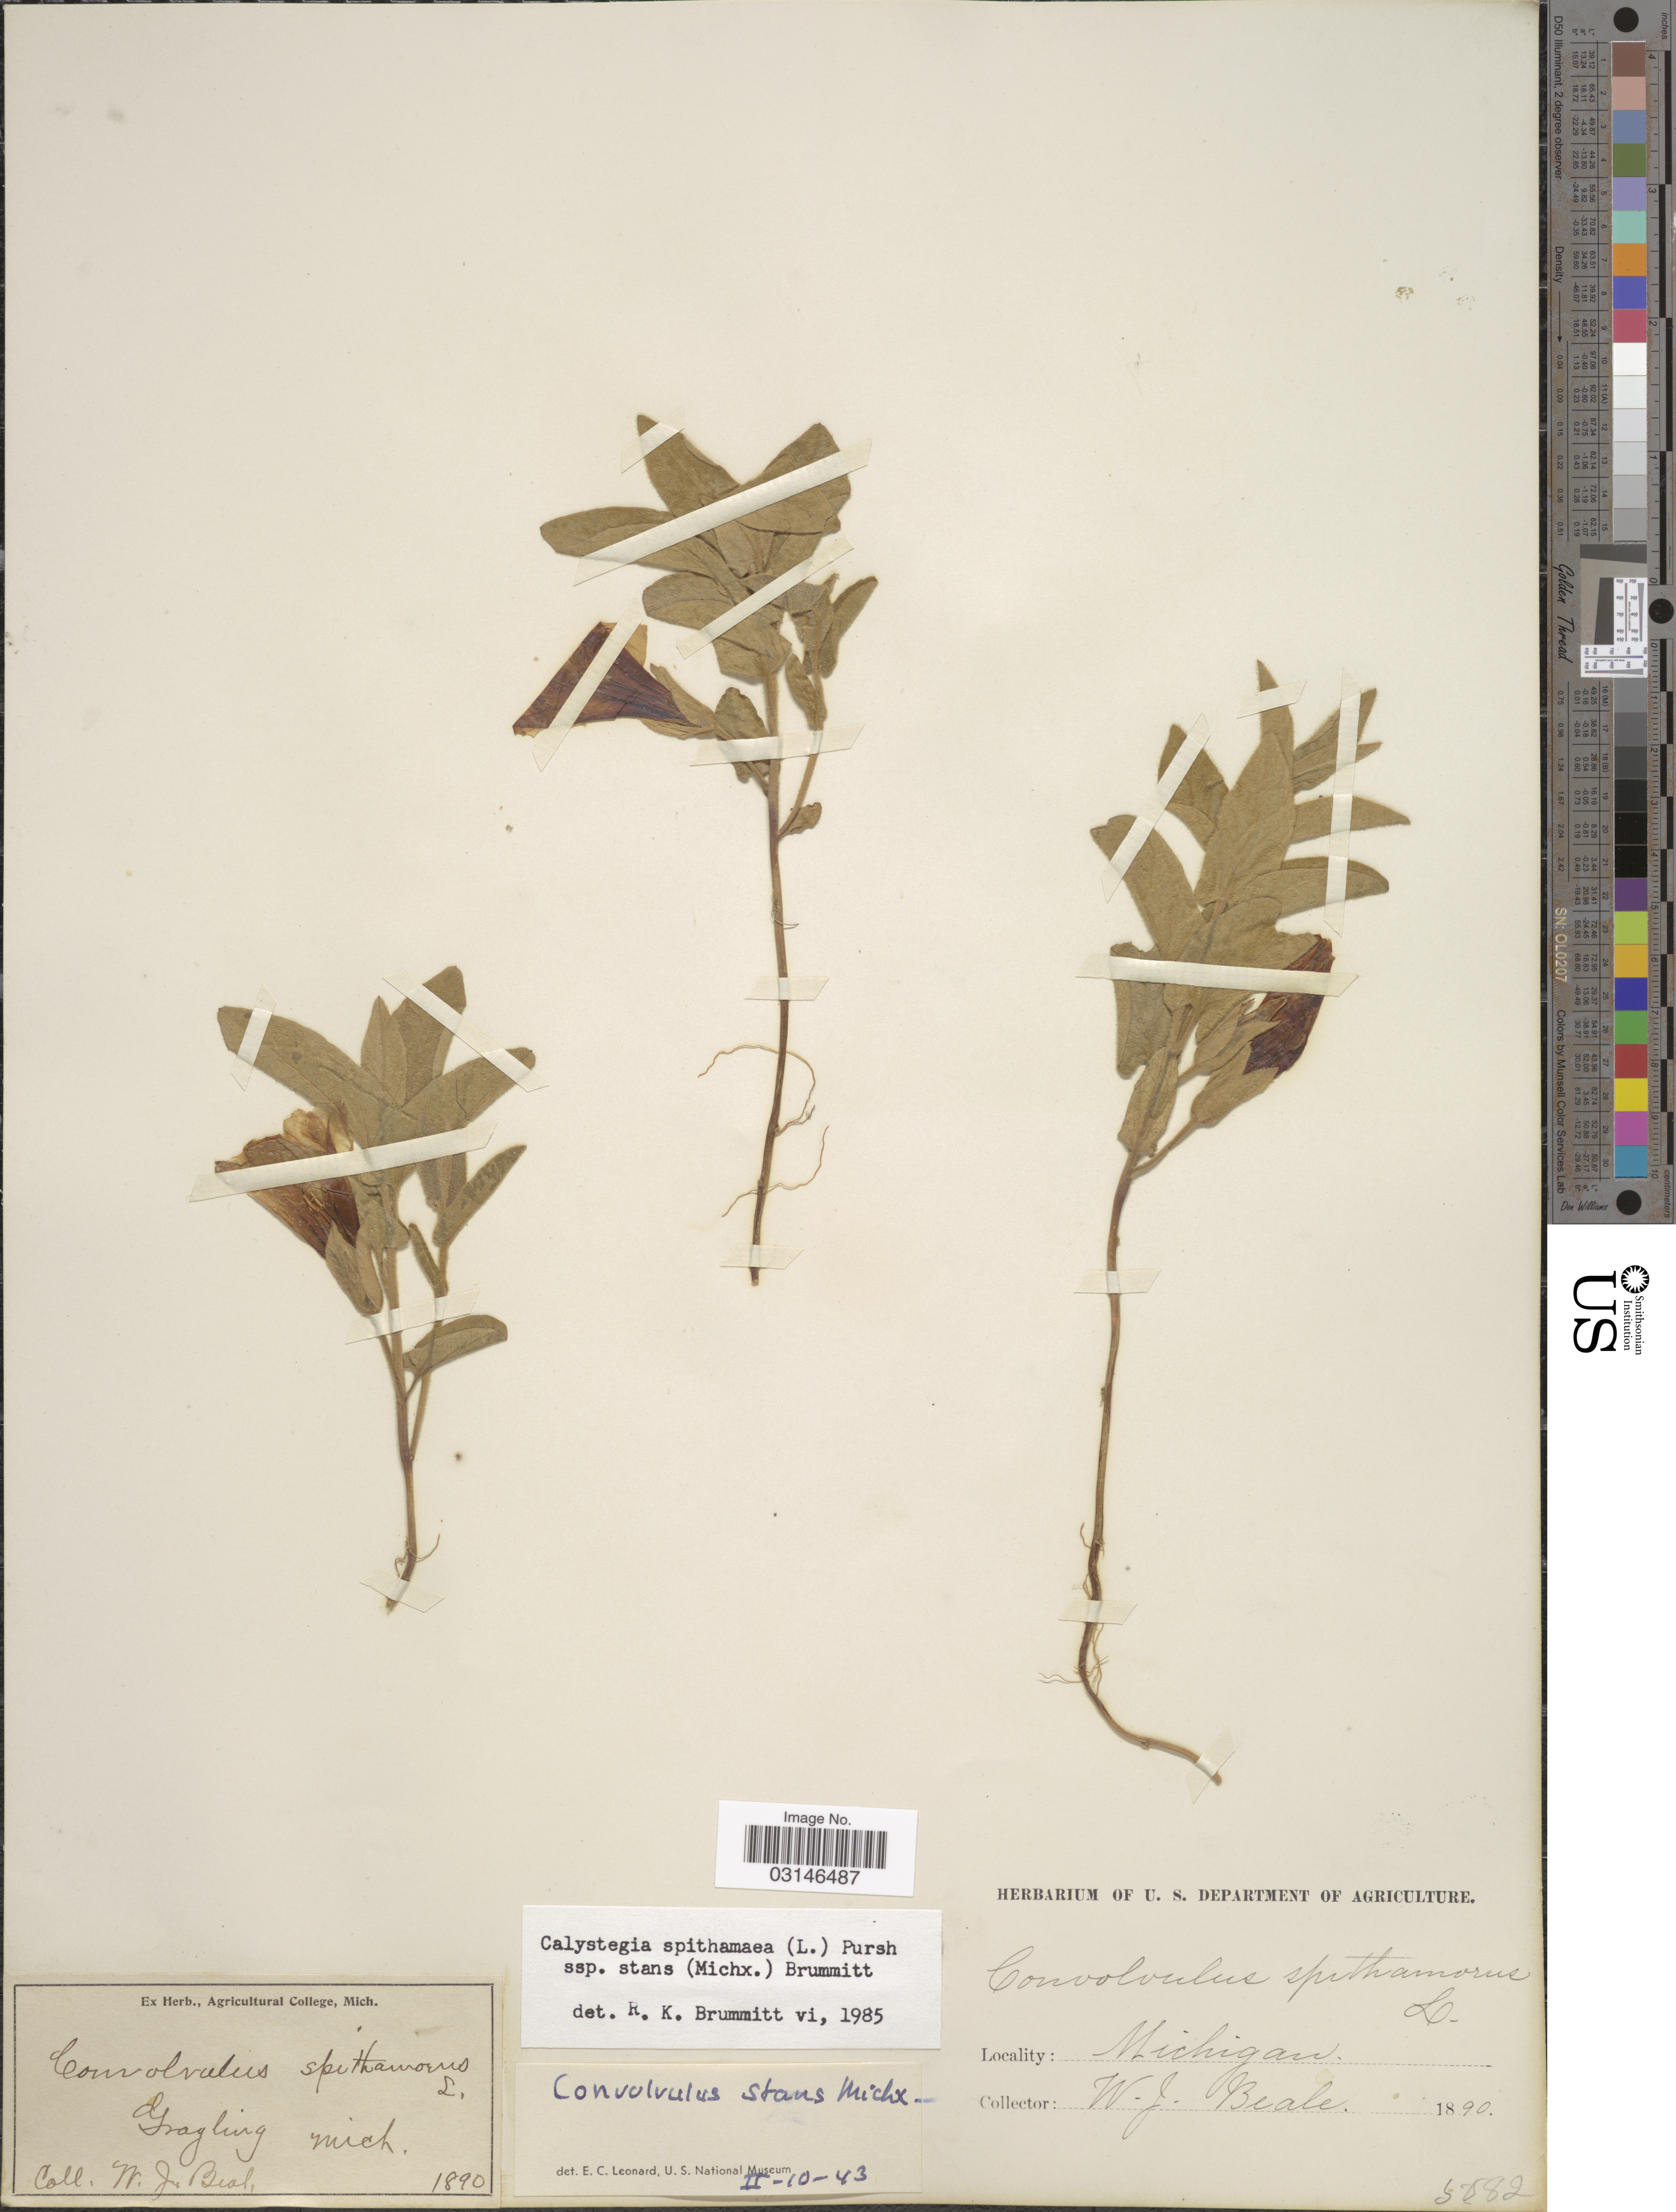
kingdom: Plantae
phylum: Tracheophyta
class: Magnoliopsida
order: Solanales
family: Convolvulaceae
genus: Calystegia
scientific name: Calystegia spithamaea subsp. stans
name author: (Michx.) Brummitt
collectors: W. J. Beal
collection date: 1890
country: United States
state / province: Michigan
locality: Grayling, Mich.